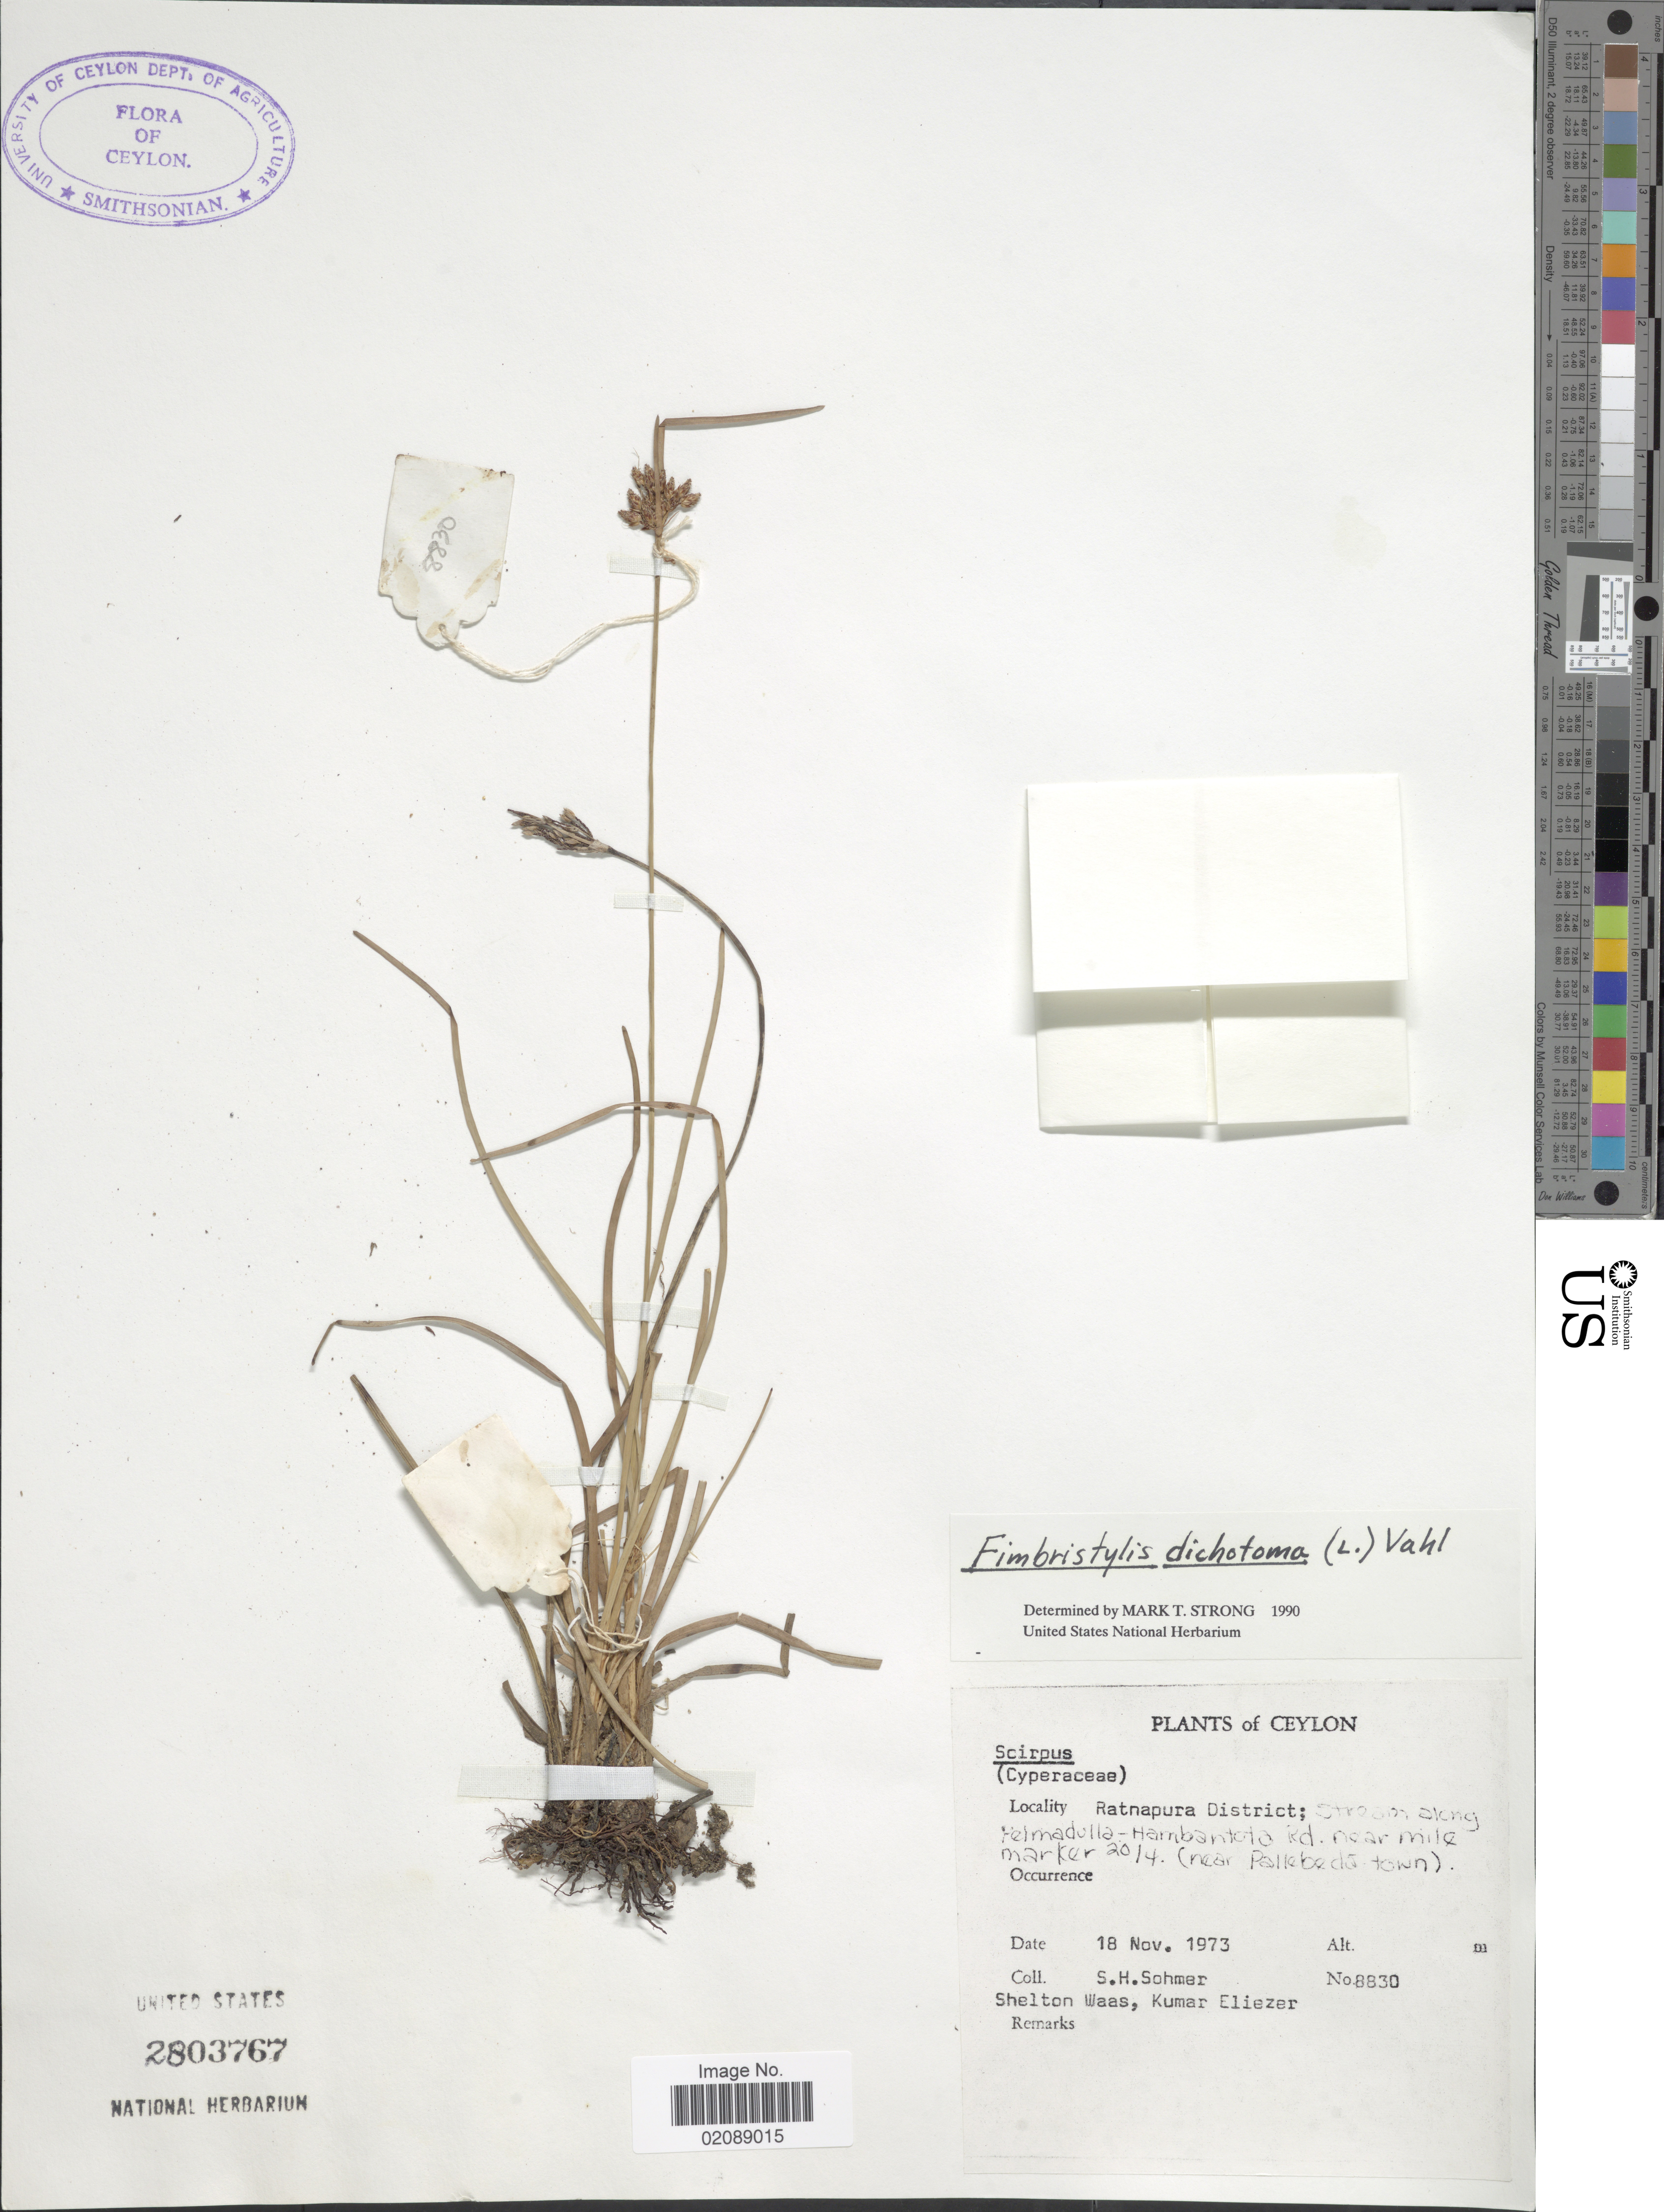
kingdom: Plantae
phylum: Tracheophyta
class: Liliopsida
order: Poales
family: Cyperaceae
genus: Fimbristylis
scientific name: Fimbristylis dichotoma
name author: (L.) Vahl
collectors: S. H. Sohmer, S. Waas & K. Eliezer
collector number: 8830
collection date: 1973-11-18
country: Sri Lanka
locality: Ratnapura District; Stream skng Pelmadulla-Hambantota Rd near mile marker 20/4 (near Pallebeds town)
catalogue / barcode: US 2803767